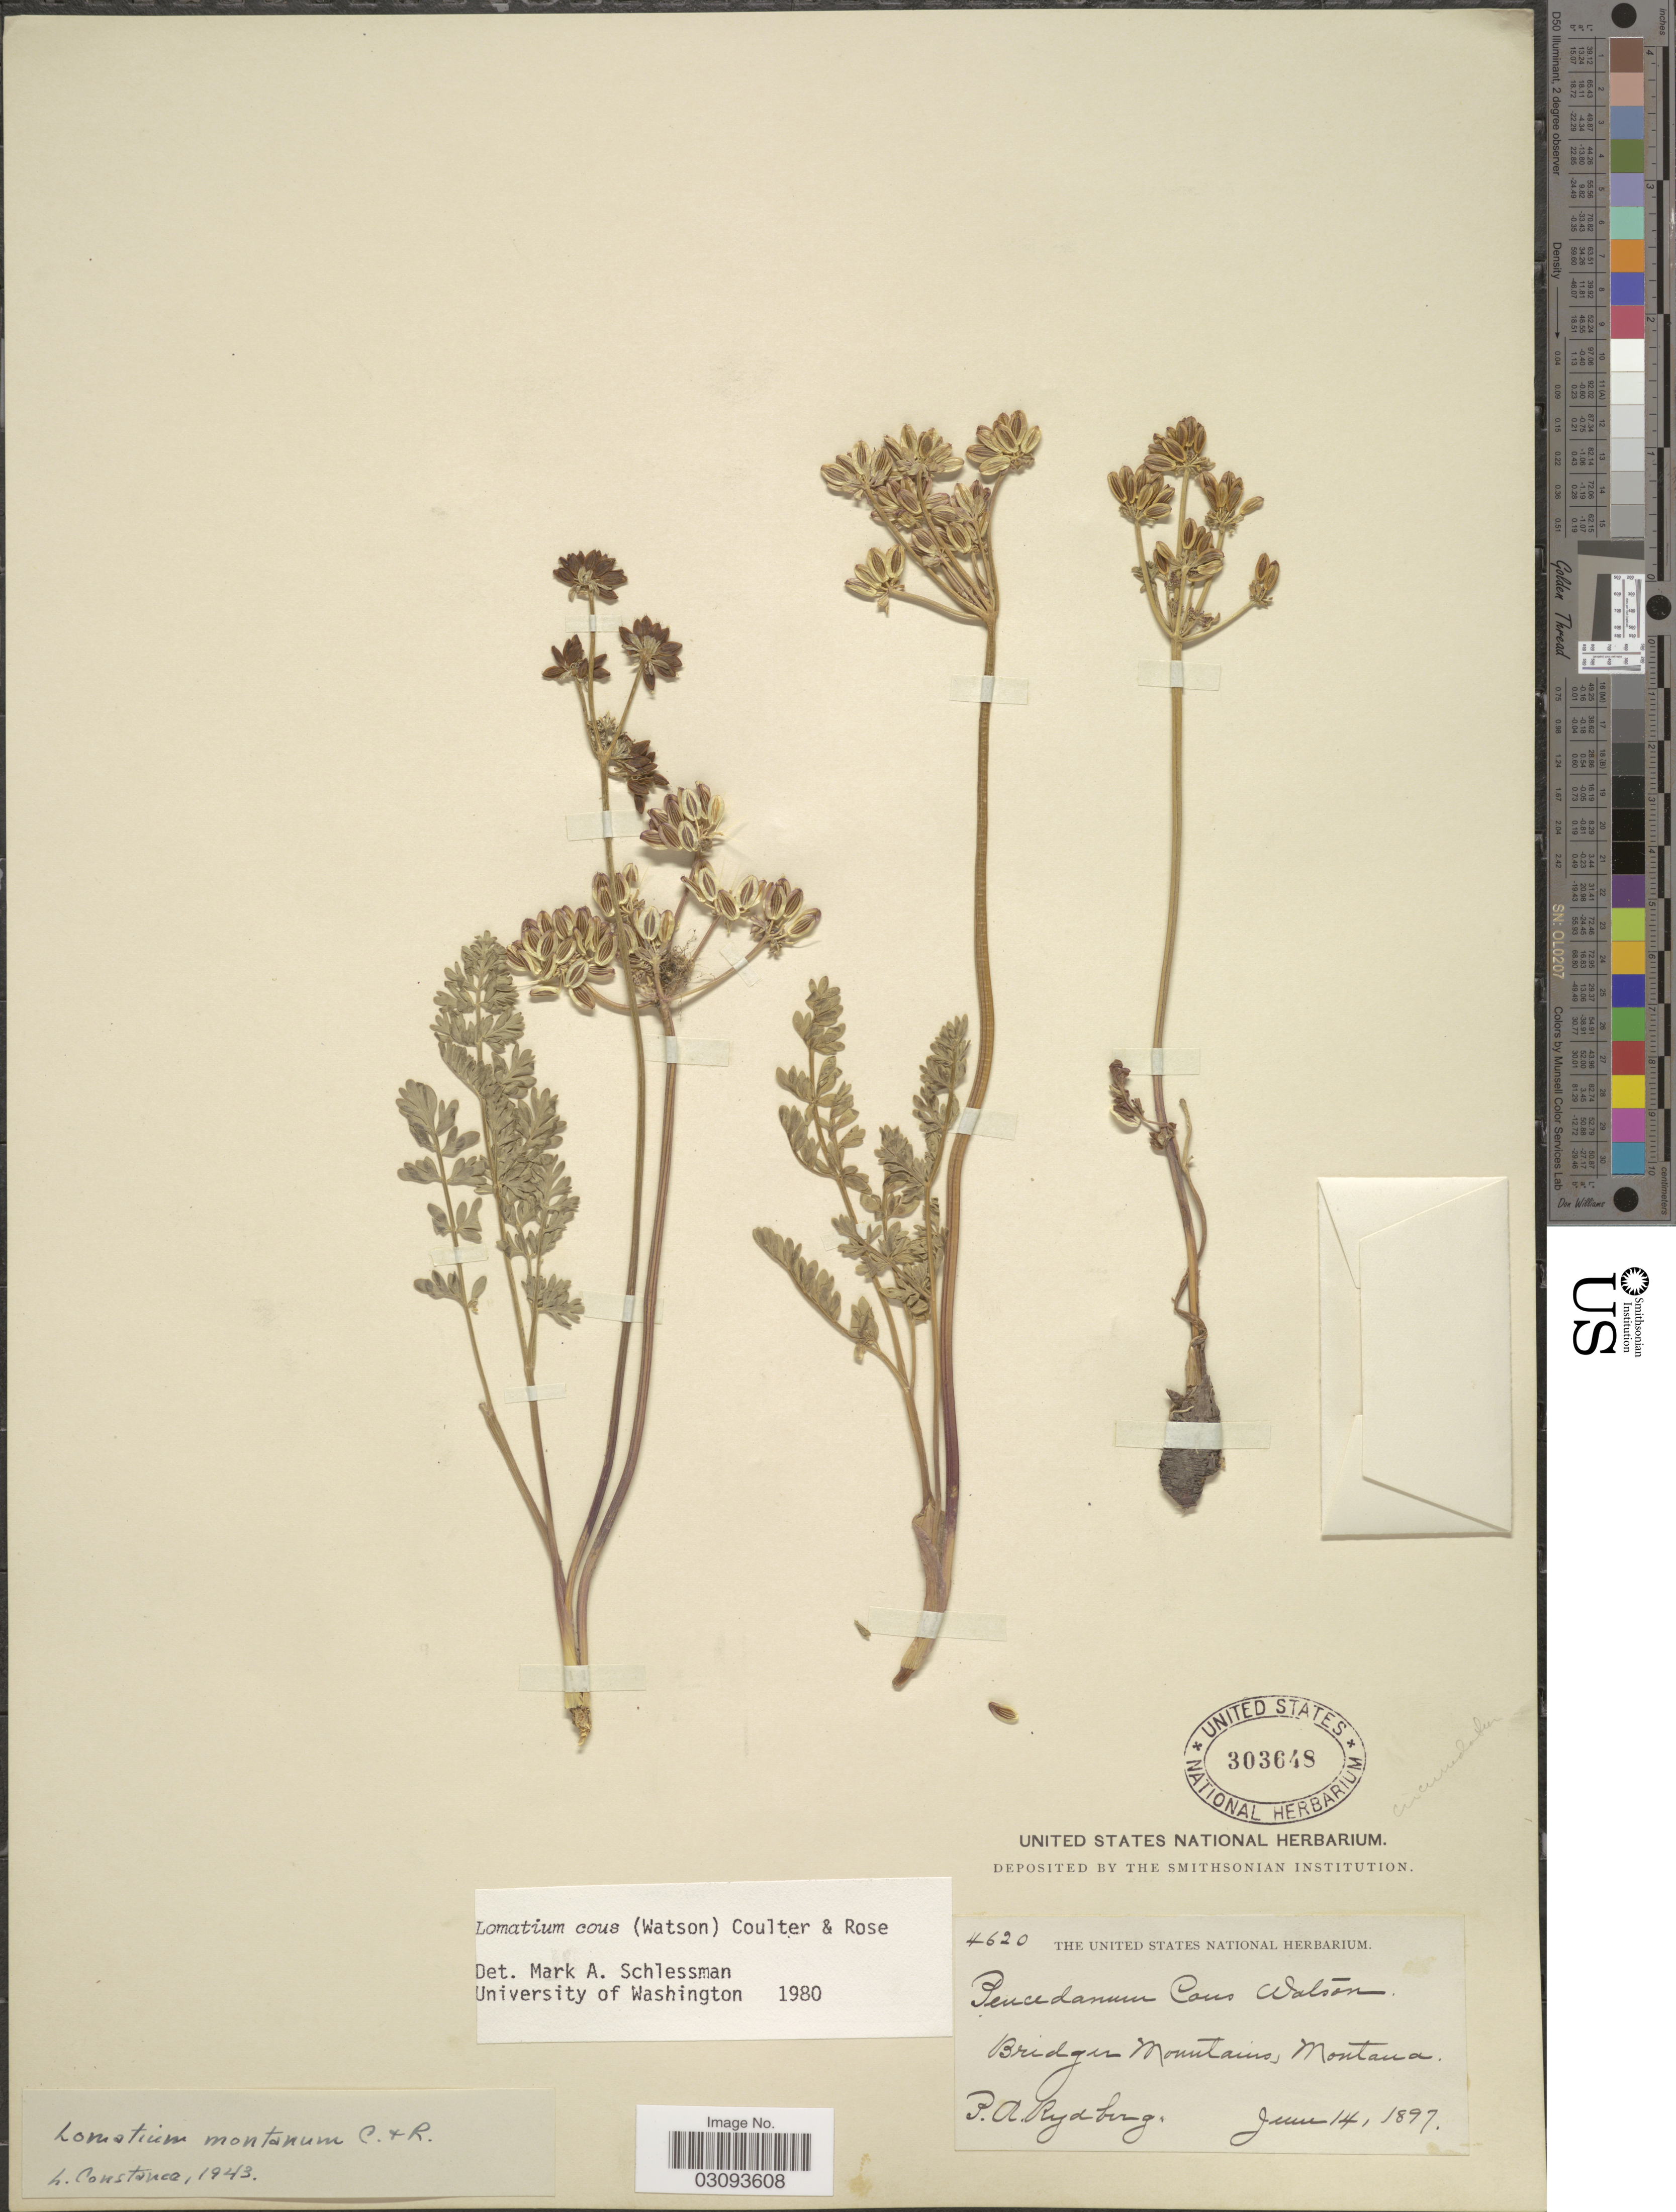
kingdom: Plantae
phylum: Tracheophyta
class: Magnoliopsida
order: Apiales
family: Apiaceae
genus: Lomatium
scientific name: Lomatium cous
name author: (S. Watson) J.M. Coult. & Rose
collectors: P. A. Rydberg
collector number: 4620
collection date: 1897-06-14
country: United States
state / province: Montana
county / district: Gallatin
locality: Bridger Mountains.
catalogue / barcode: US 303648